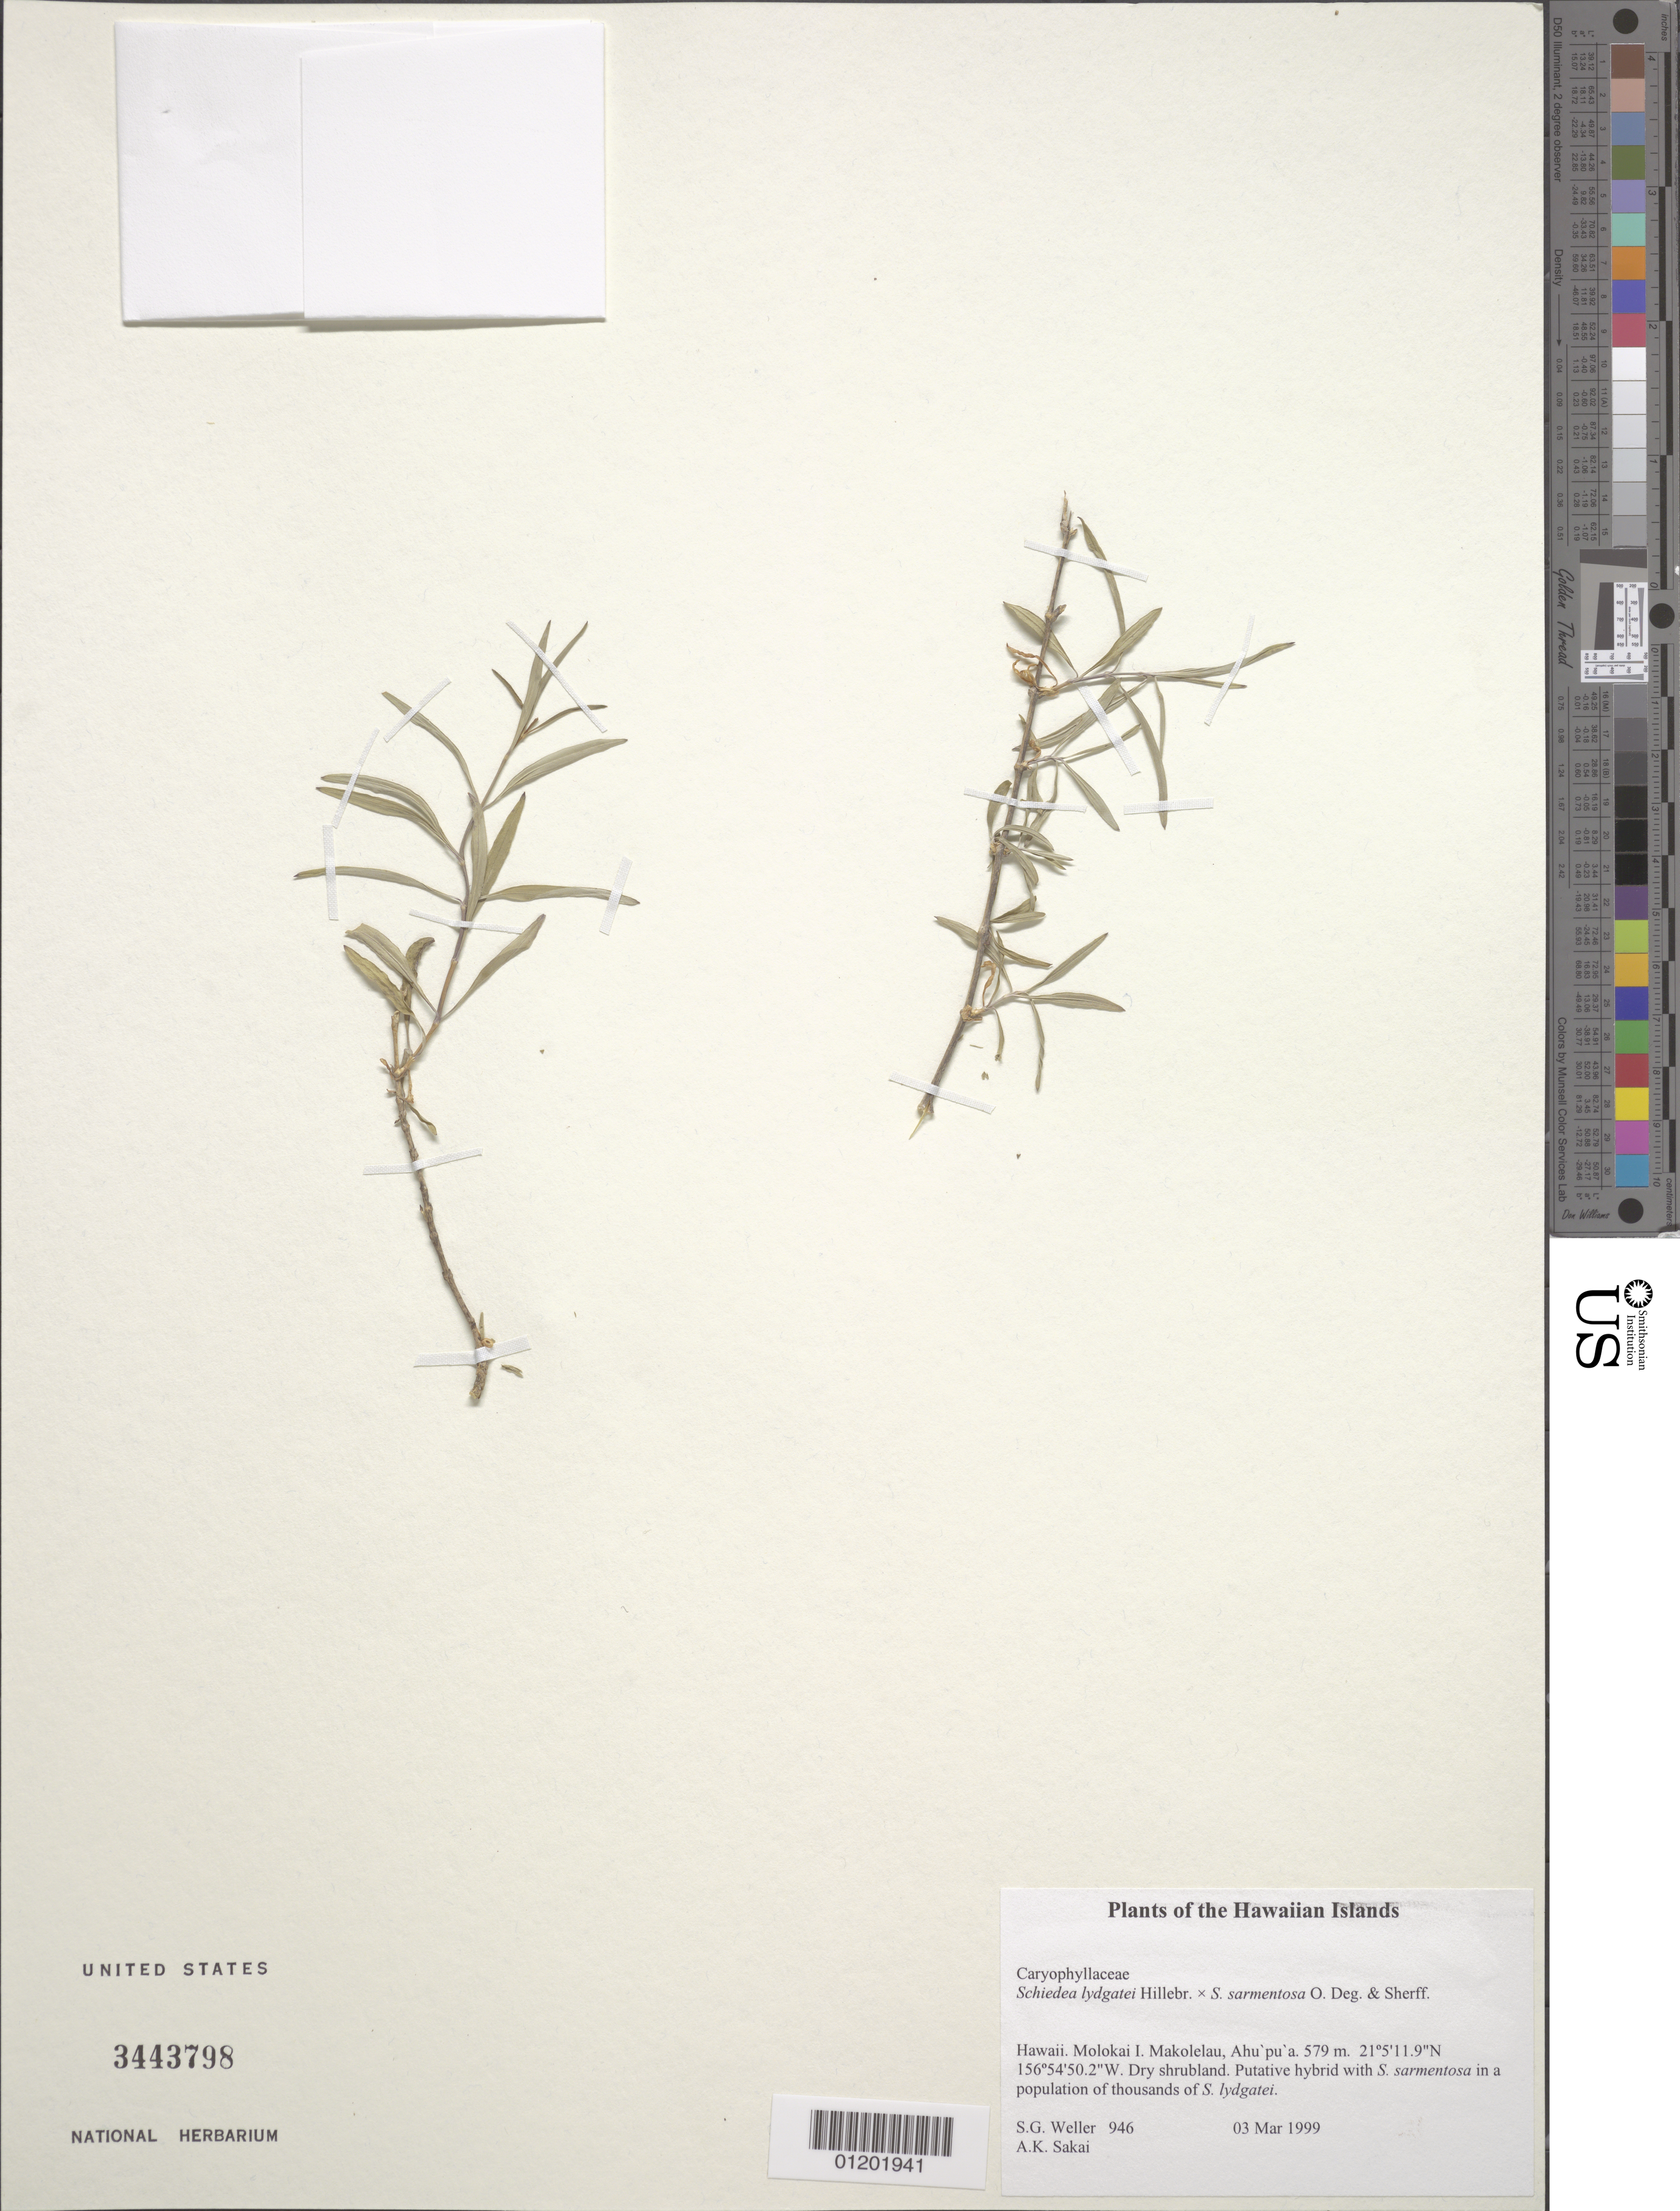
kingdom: Plantae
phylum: Tracheophyta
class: Magnoliopsida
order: Caryophyllales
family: Caryophyllaceae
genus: Schiedea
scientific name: Schiedea lydgatei x S. sarmentosa O. Deg. & Sherff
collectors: S. G. Weller & A. Sakai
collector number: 946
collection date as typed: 03 Mar 1999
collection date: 1999-03-03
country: United States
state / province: Hawaii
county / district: Maui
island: Moloka'i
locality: Makolelau, Ahu'pu'a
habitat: Dry shrubland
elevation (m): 579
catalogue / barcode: US 3443798